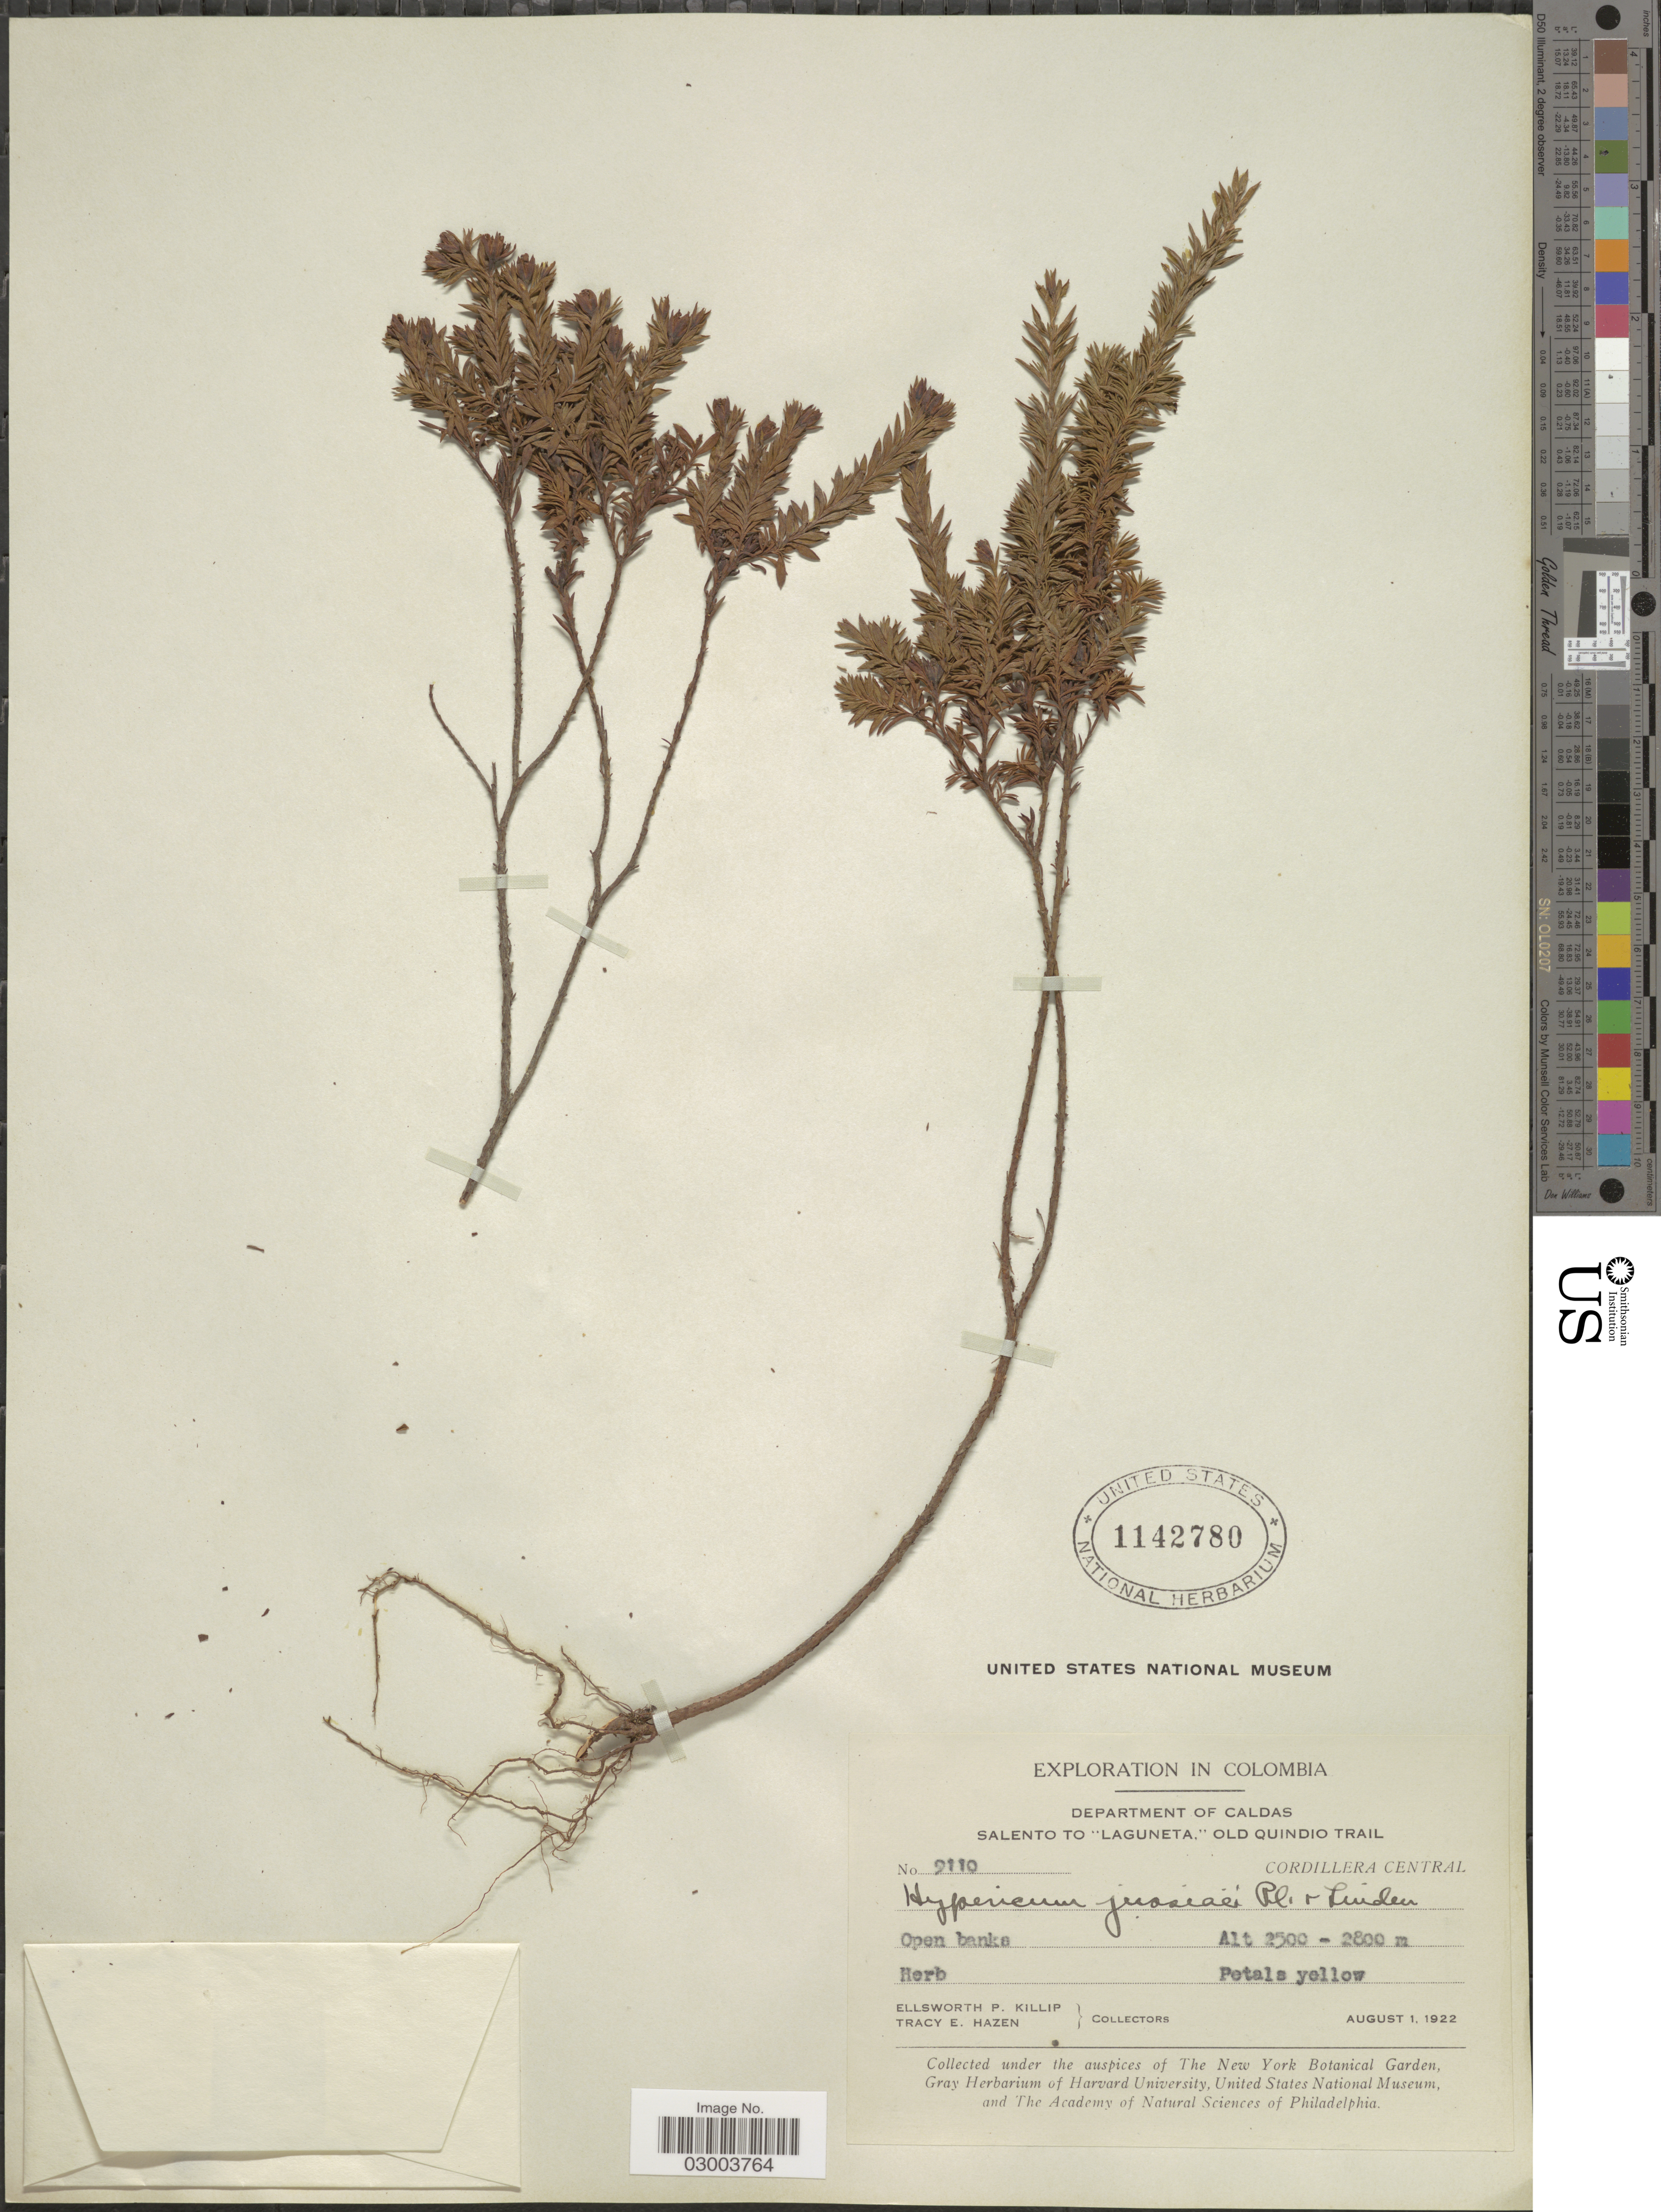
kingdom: Plantae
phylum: Tracheophyta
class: Magnoliopsida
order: Malpighiales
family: Hypericaceae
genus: Hypericum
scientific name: Hypericum humboldtianum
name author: Steud.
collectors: E. P. Killip & T. E. Hazen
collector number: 9110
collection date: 1922-08-01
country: Colombia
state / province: Caldas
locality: Department of Caldas, Salento to "Laguneta," Old Quindio Trail, Cordillera Central.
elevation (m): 2500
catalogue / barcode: US 1142780